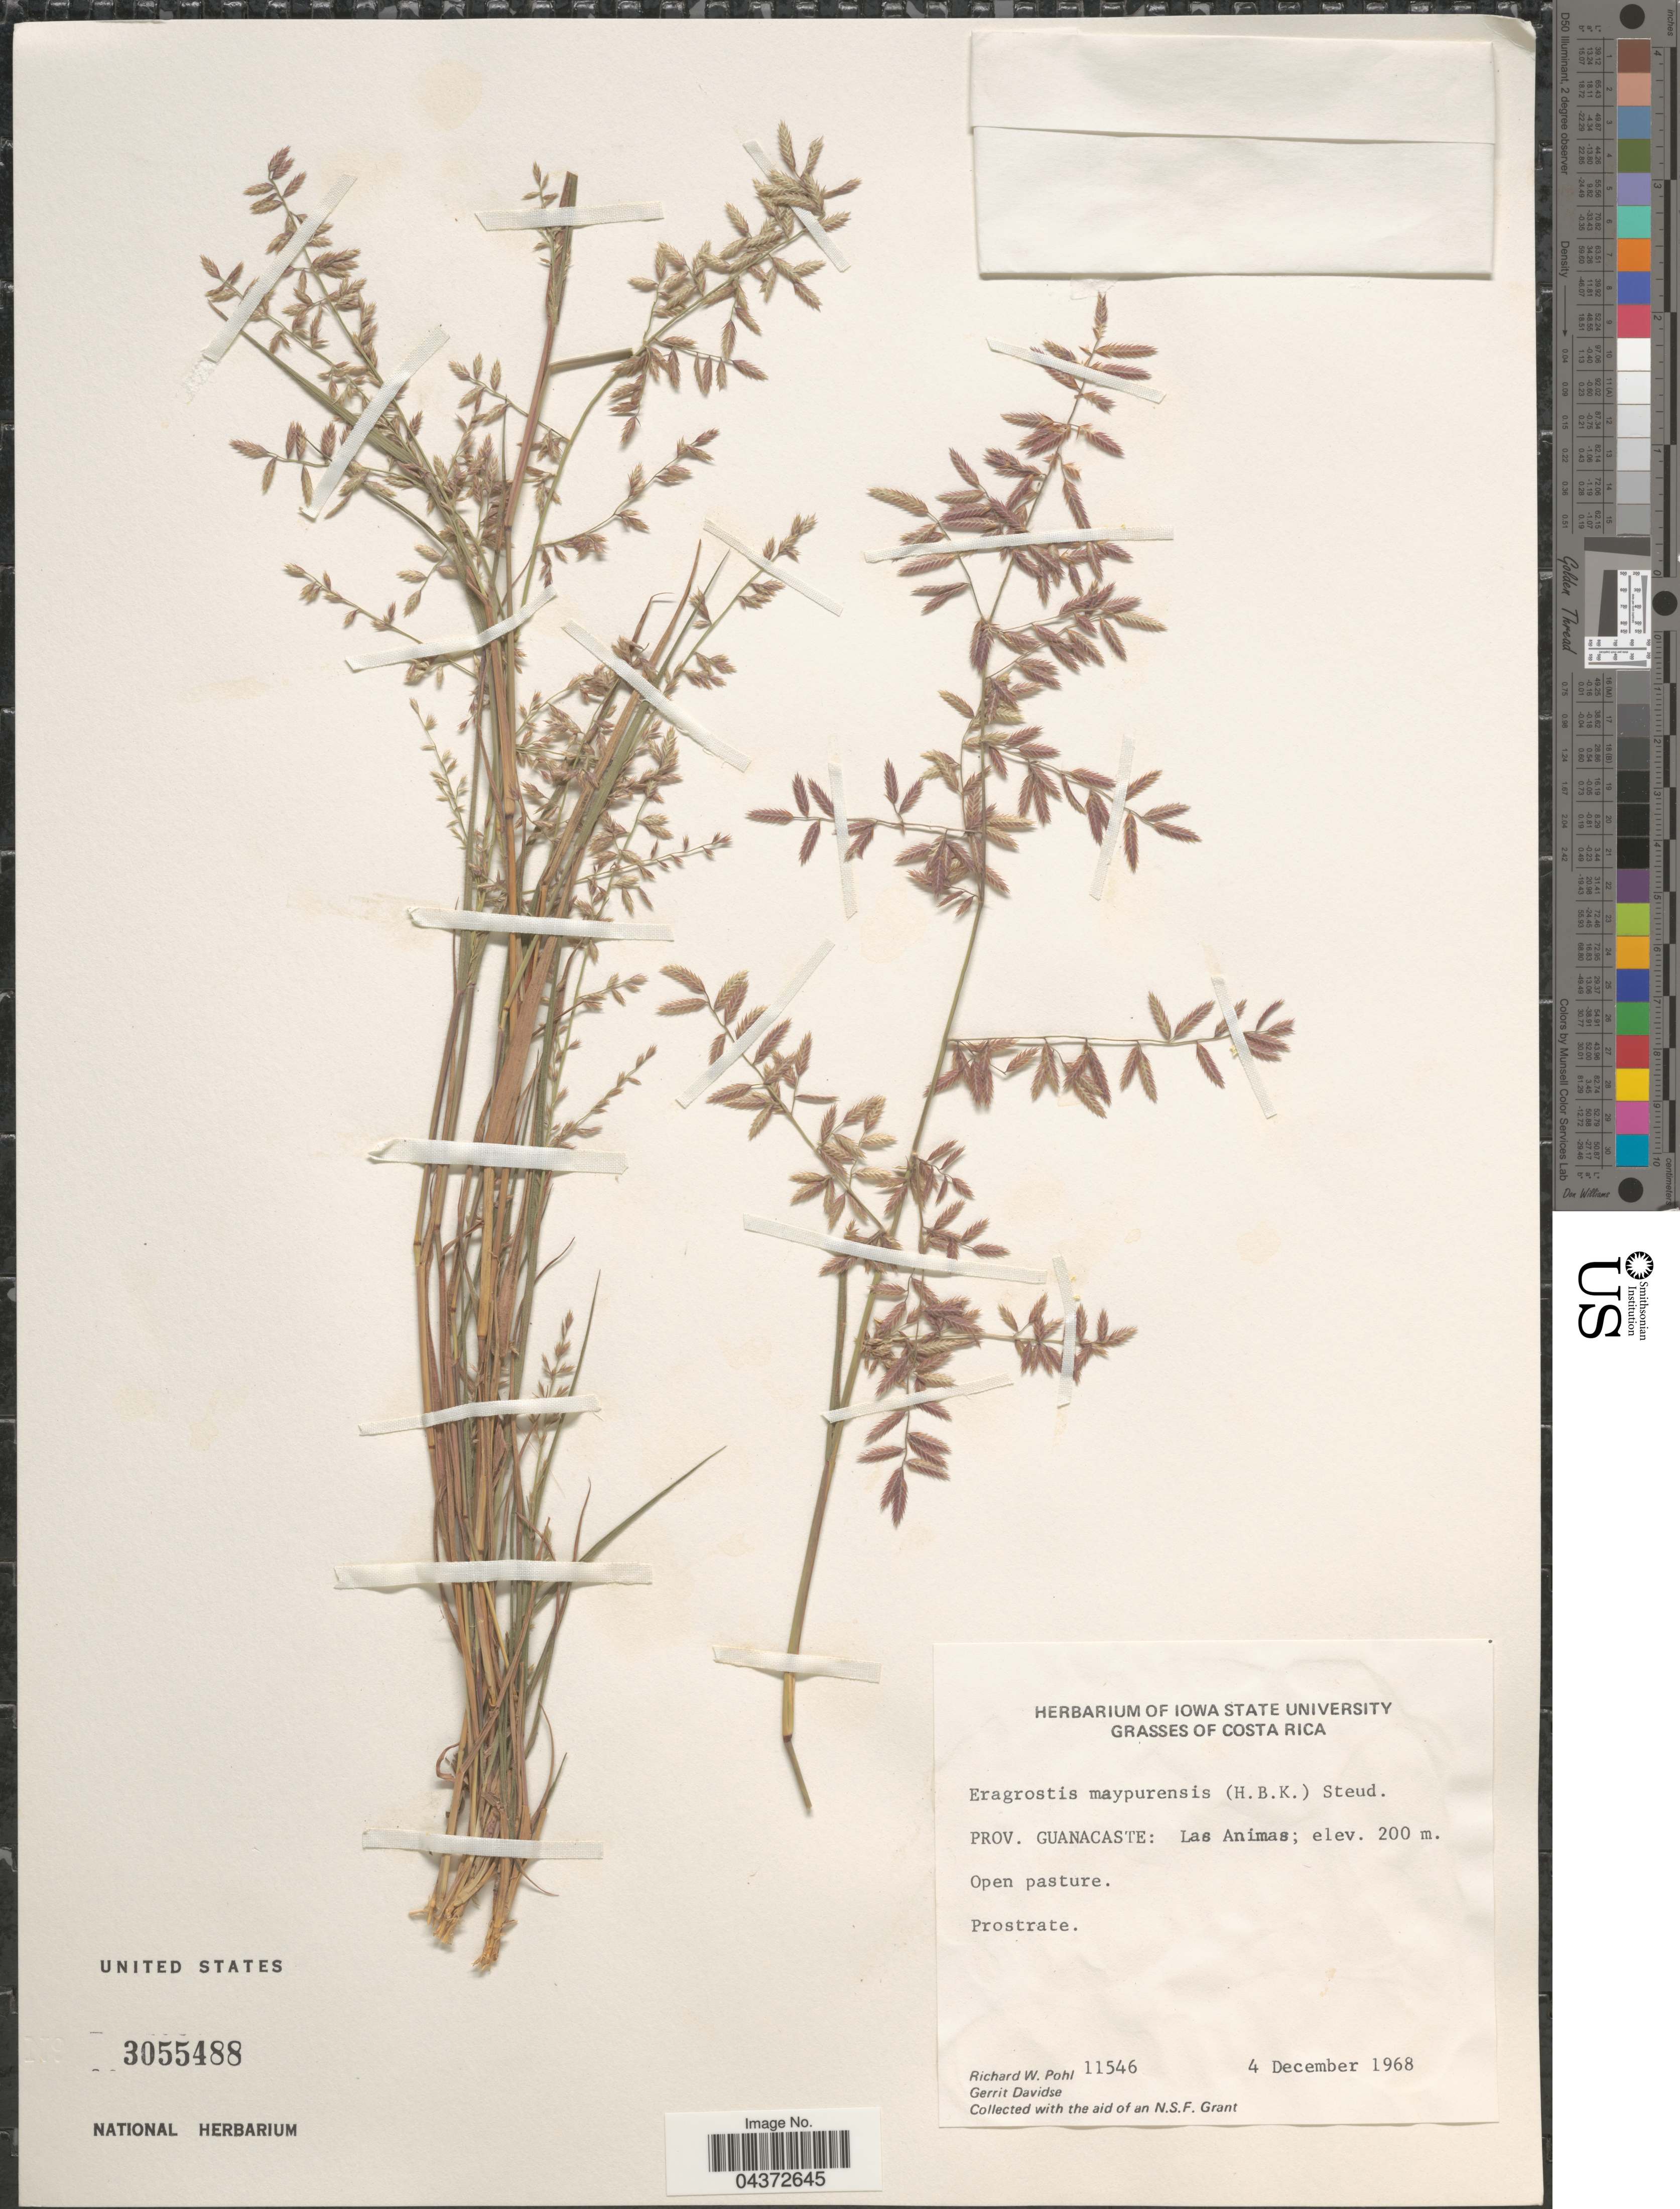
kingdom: Plantae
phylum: Tracheophyta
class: Liliopsida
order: Poales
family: Poaceae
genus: Eragrostis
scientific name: Eragrostis maypurensis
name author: (Kunth) Steud.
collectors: R. W. Pohl & G. Davidse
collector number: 11546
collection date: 1968-12-04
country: Costa Rica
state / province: Guanacaste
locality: Las Animas; Open pasture.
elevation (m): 200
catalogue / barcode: US 3055488